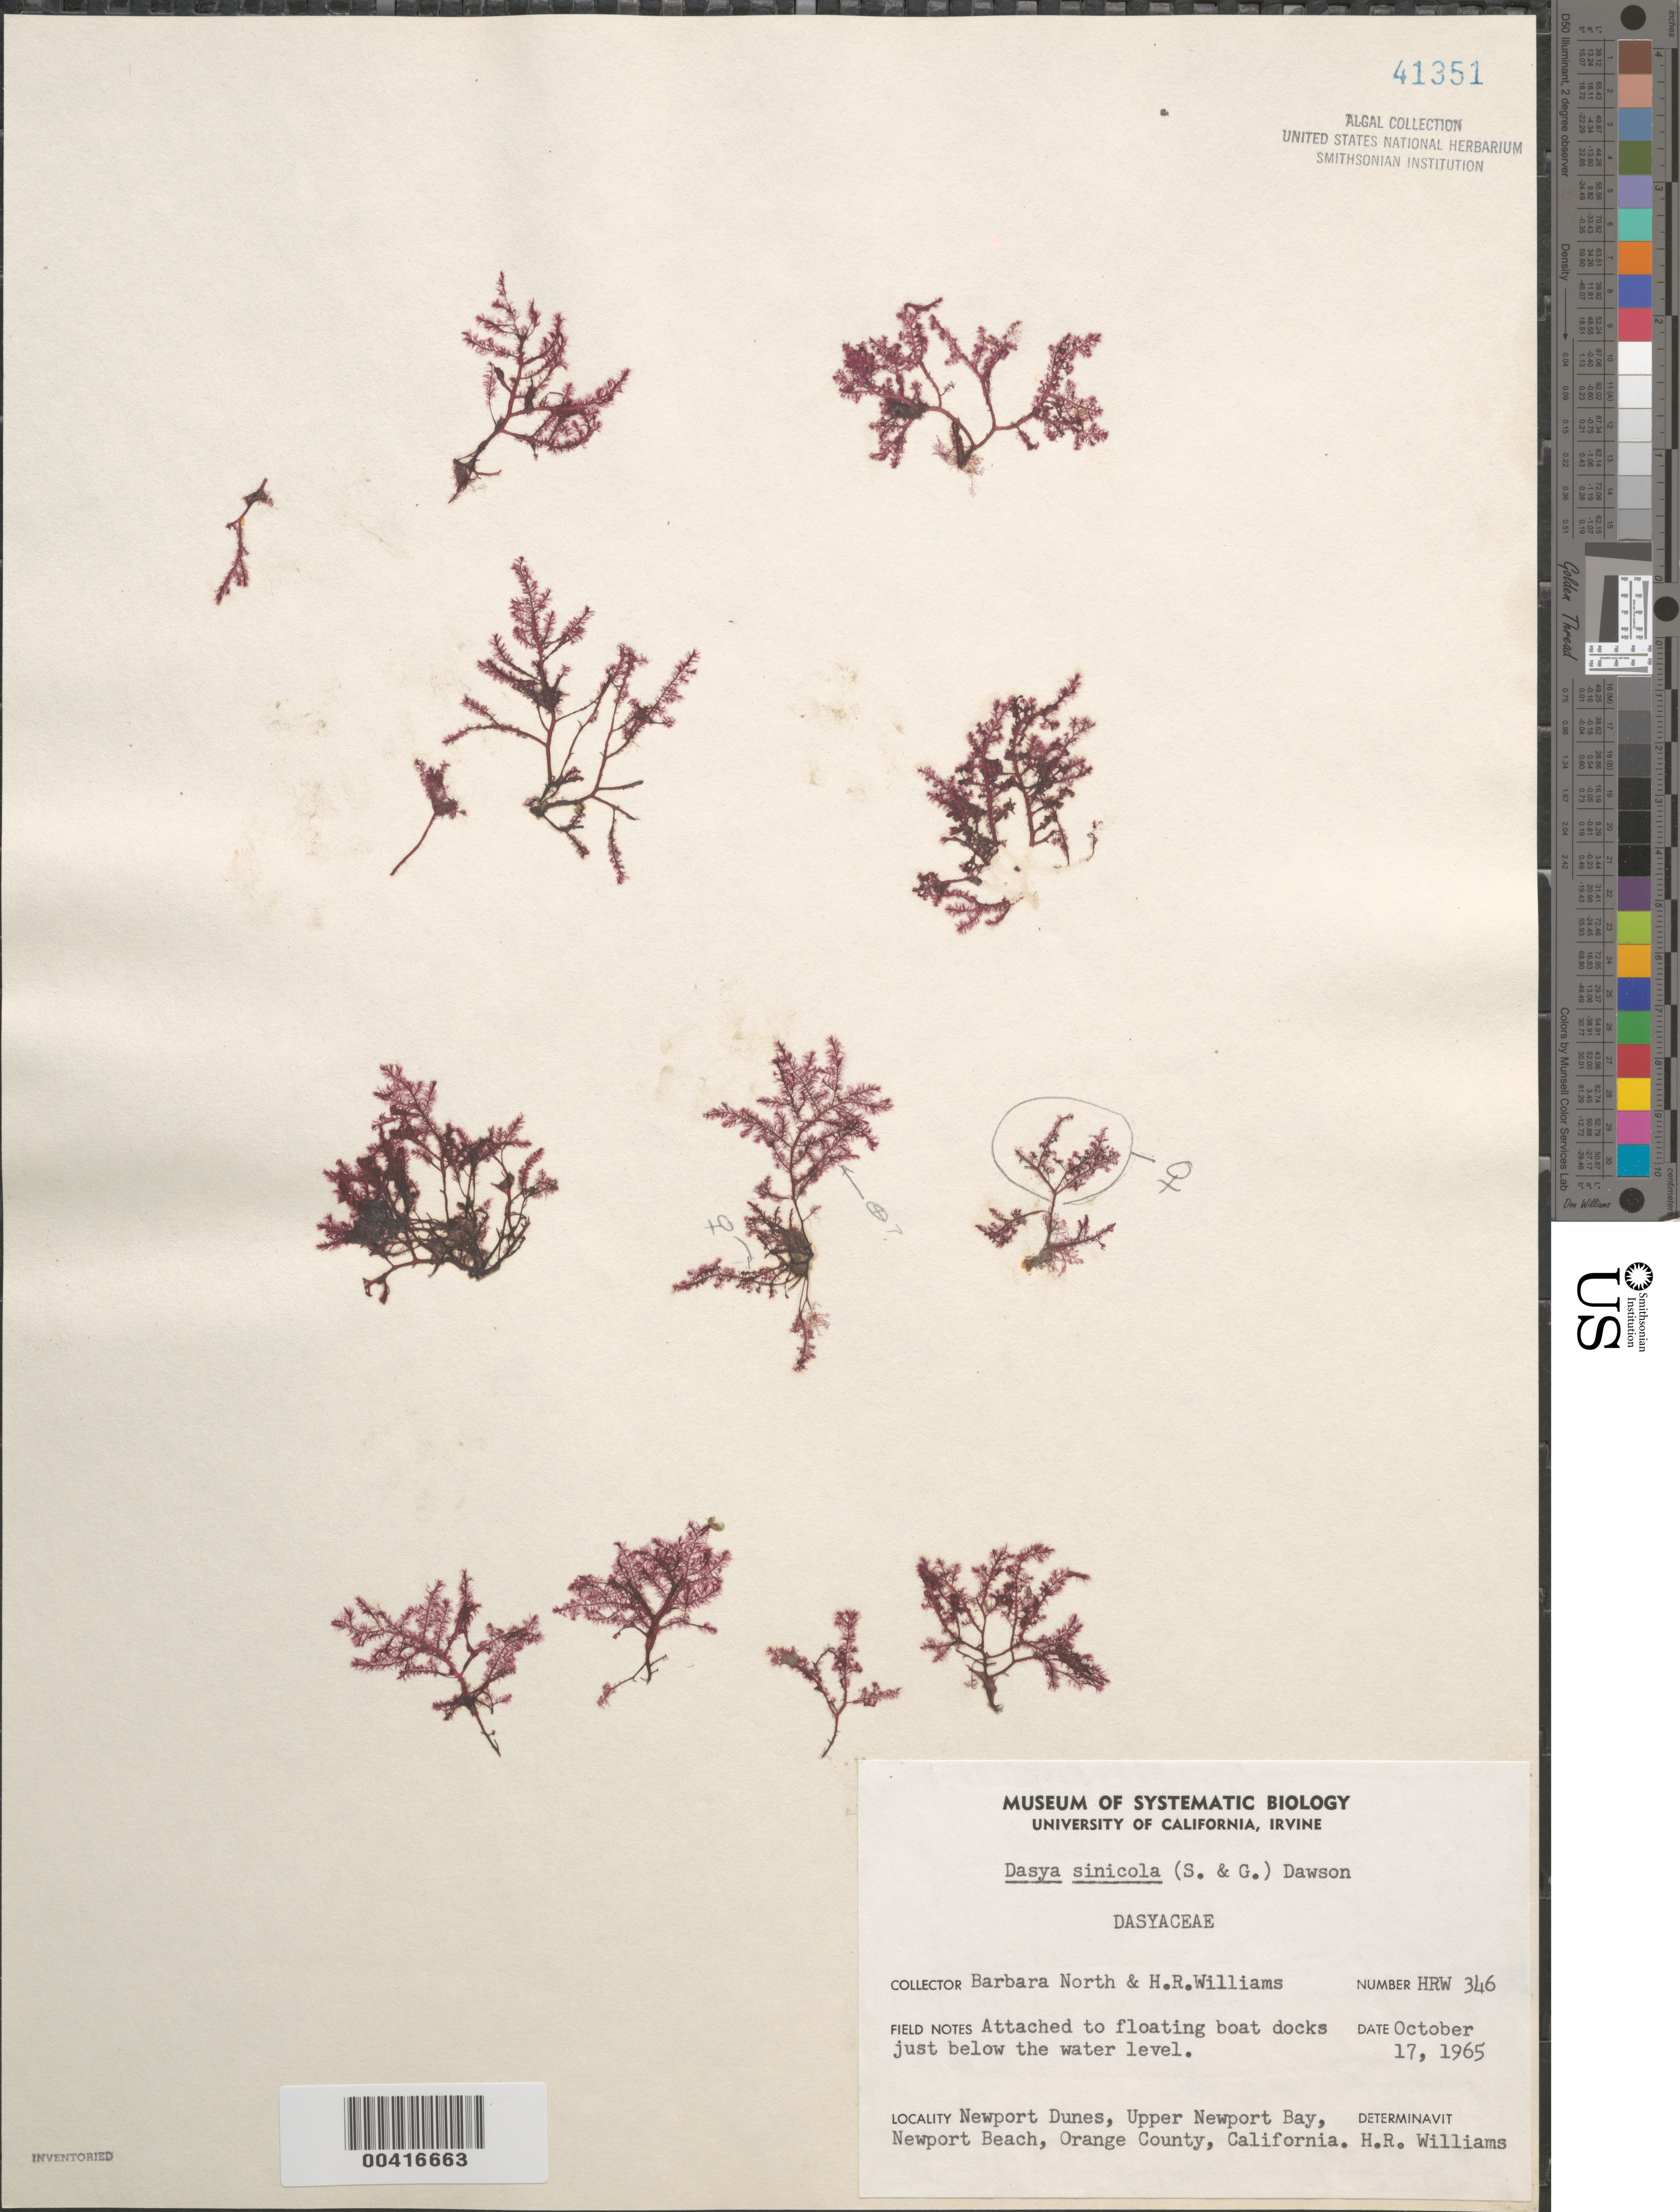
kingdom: Plantae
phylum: Rhodophyta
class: Florideophyceae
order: Ceramiales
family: Dasyaceae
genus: Dasya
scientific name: Dasya sinicola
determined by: Williams, H. R.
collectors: B. North & H. R. Williams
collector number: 346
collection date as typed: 17 Oct 1965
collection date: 1965-10-17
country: United States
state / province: California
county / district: Orange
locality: Newport Dunes, Upper Newport Bay, Newport Beach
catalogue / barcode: US 41351